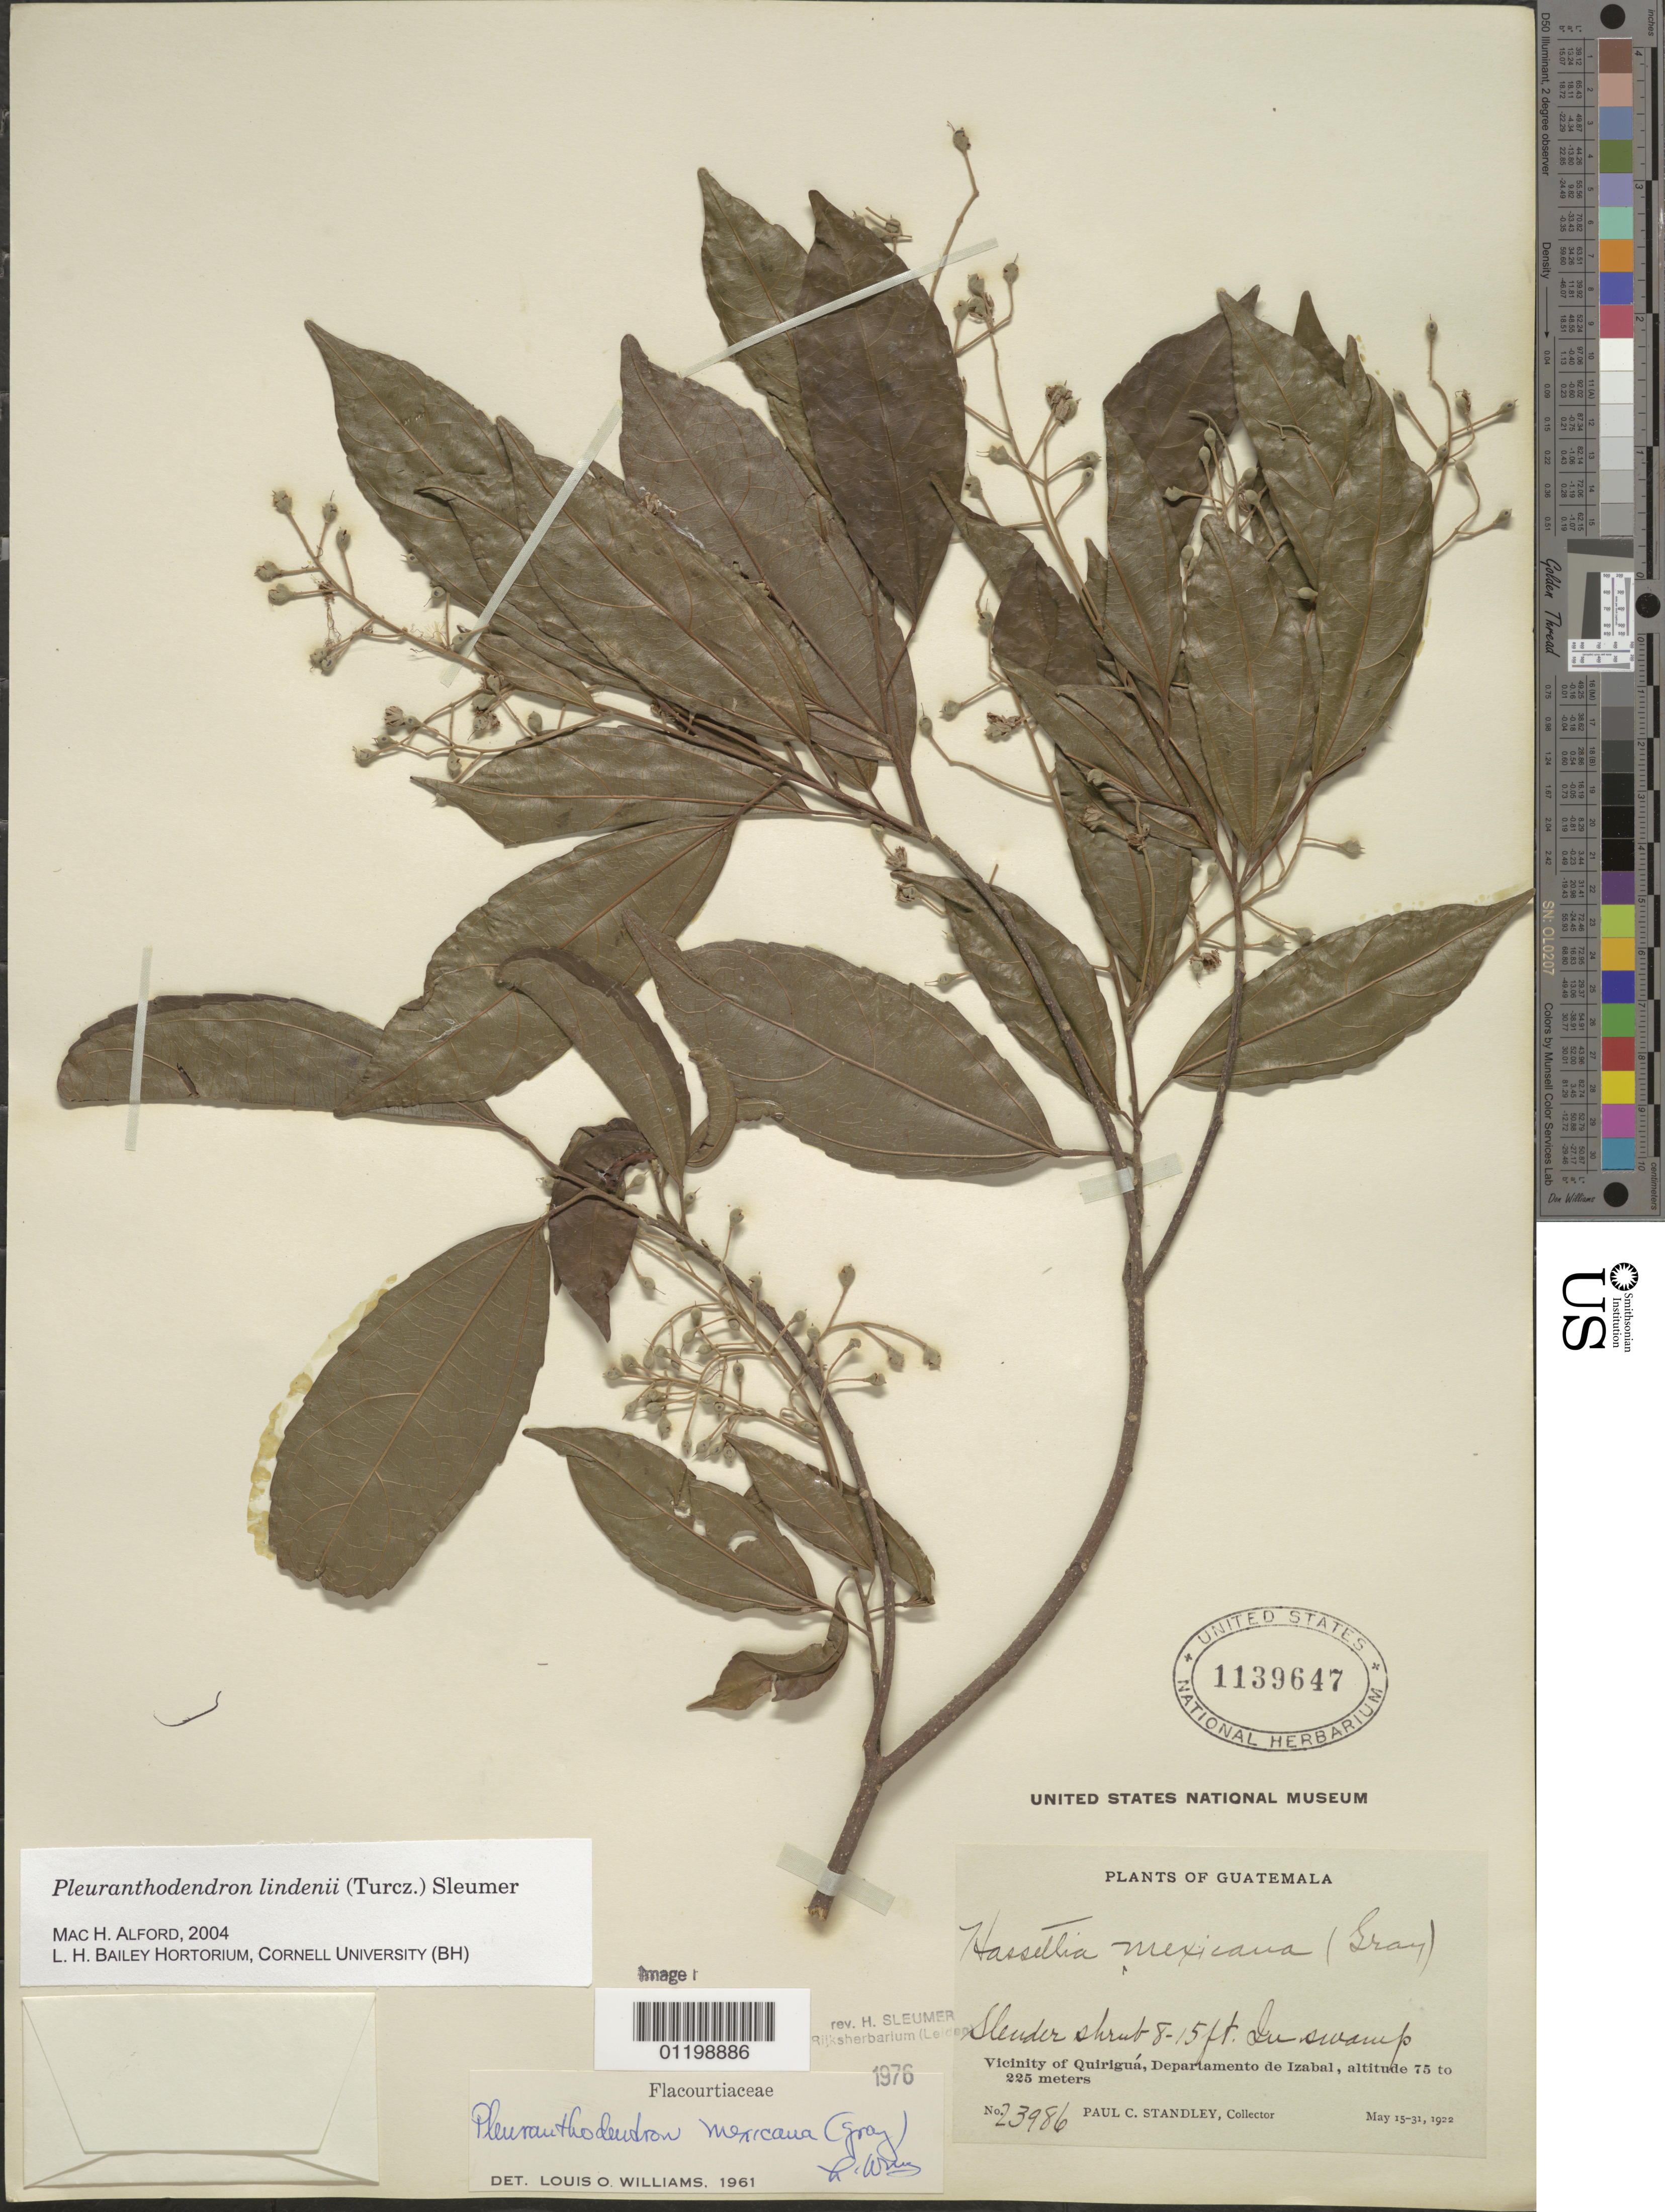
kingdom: Plantae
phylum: Tracheophyta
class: Magnoliopsida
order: Malpighiales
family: Salicaceae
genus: Pleuranthodendron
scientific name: Pleuranthodendron lindenii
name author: (Turcz.) Sleumer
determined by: Alford, Mac Haverson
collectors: P. C. Standley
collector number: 23986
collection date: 1922-05-15/1922-05-31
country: Guatemala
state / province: Izabal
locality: Vicinity of Quirigua.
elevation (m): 75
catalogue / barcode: US 1139647